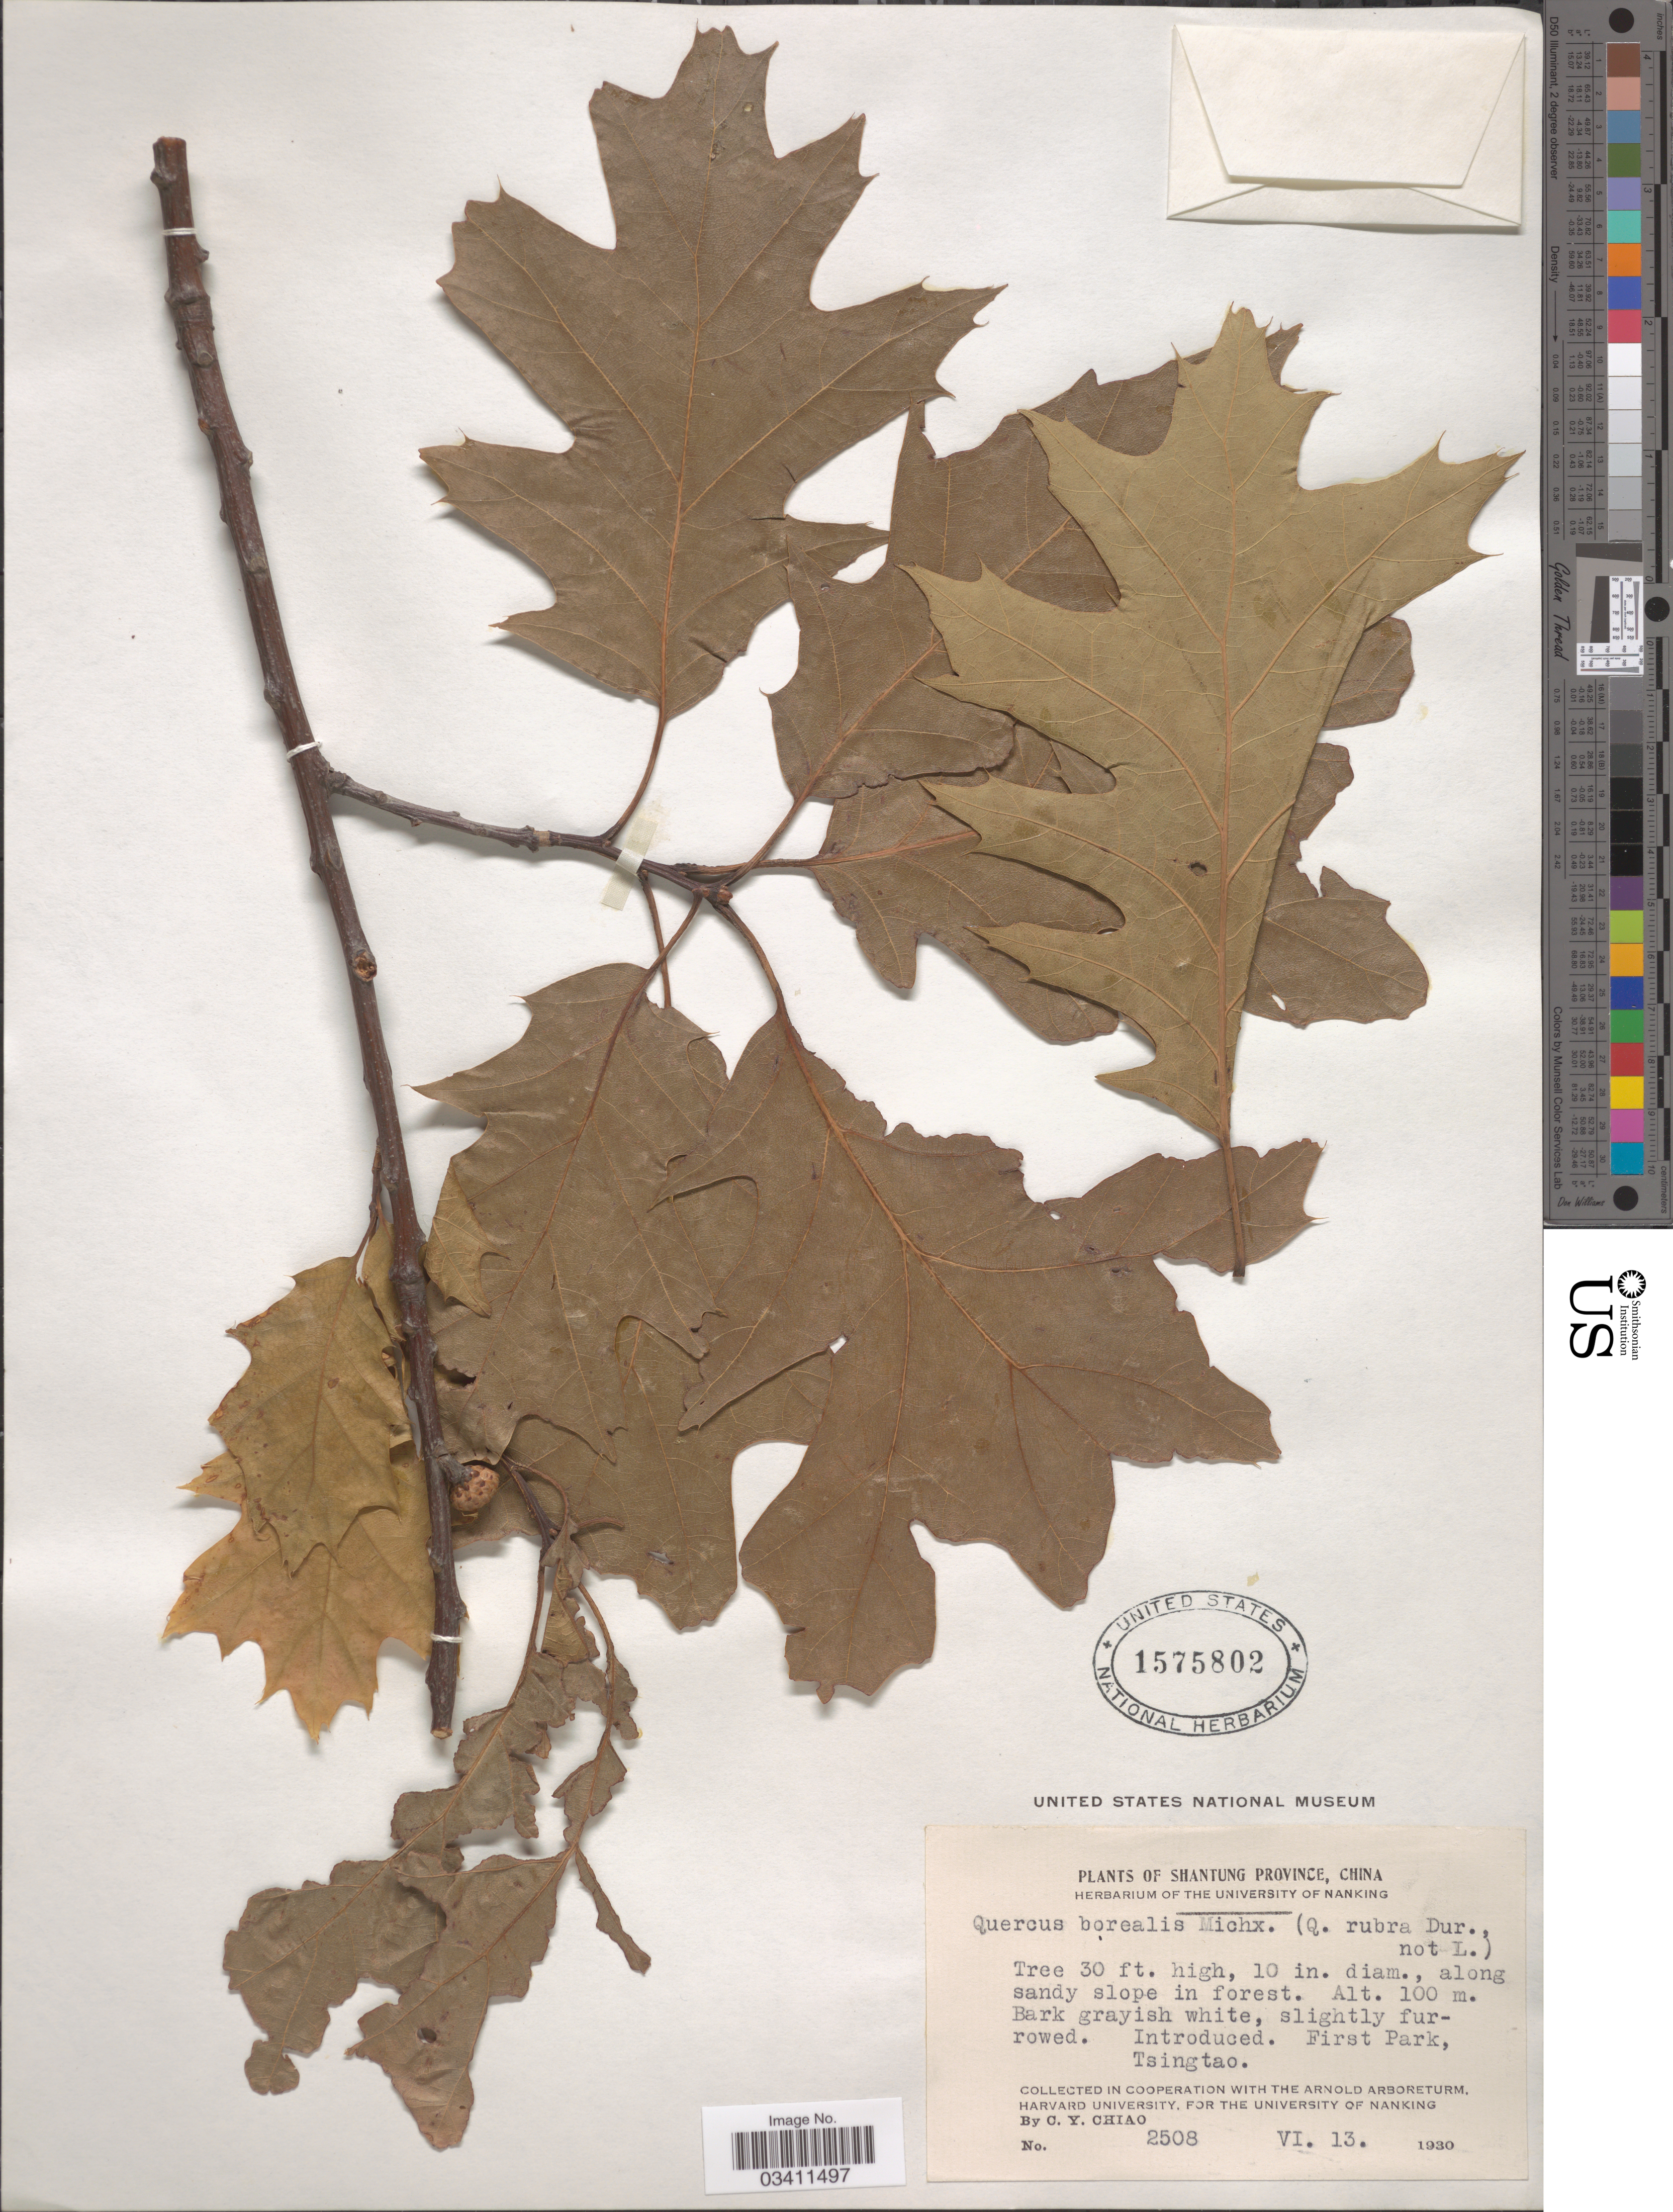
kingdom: Plantae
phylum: Tracheophyta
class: Magnoliopsida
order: Fagales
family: Fagaceae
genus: Quercus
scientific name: Quercus borealis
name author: F. Michx.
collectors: C. Y. Chiao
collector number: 2508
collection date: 1930-06-13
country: China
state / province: Shandong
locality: Shantung Province. First Park, Tsingtao.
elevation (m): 100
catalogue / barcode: US 1575802